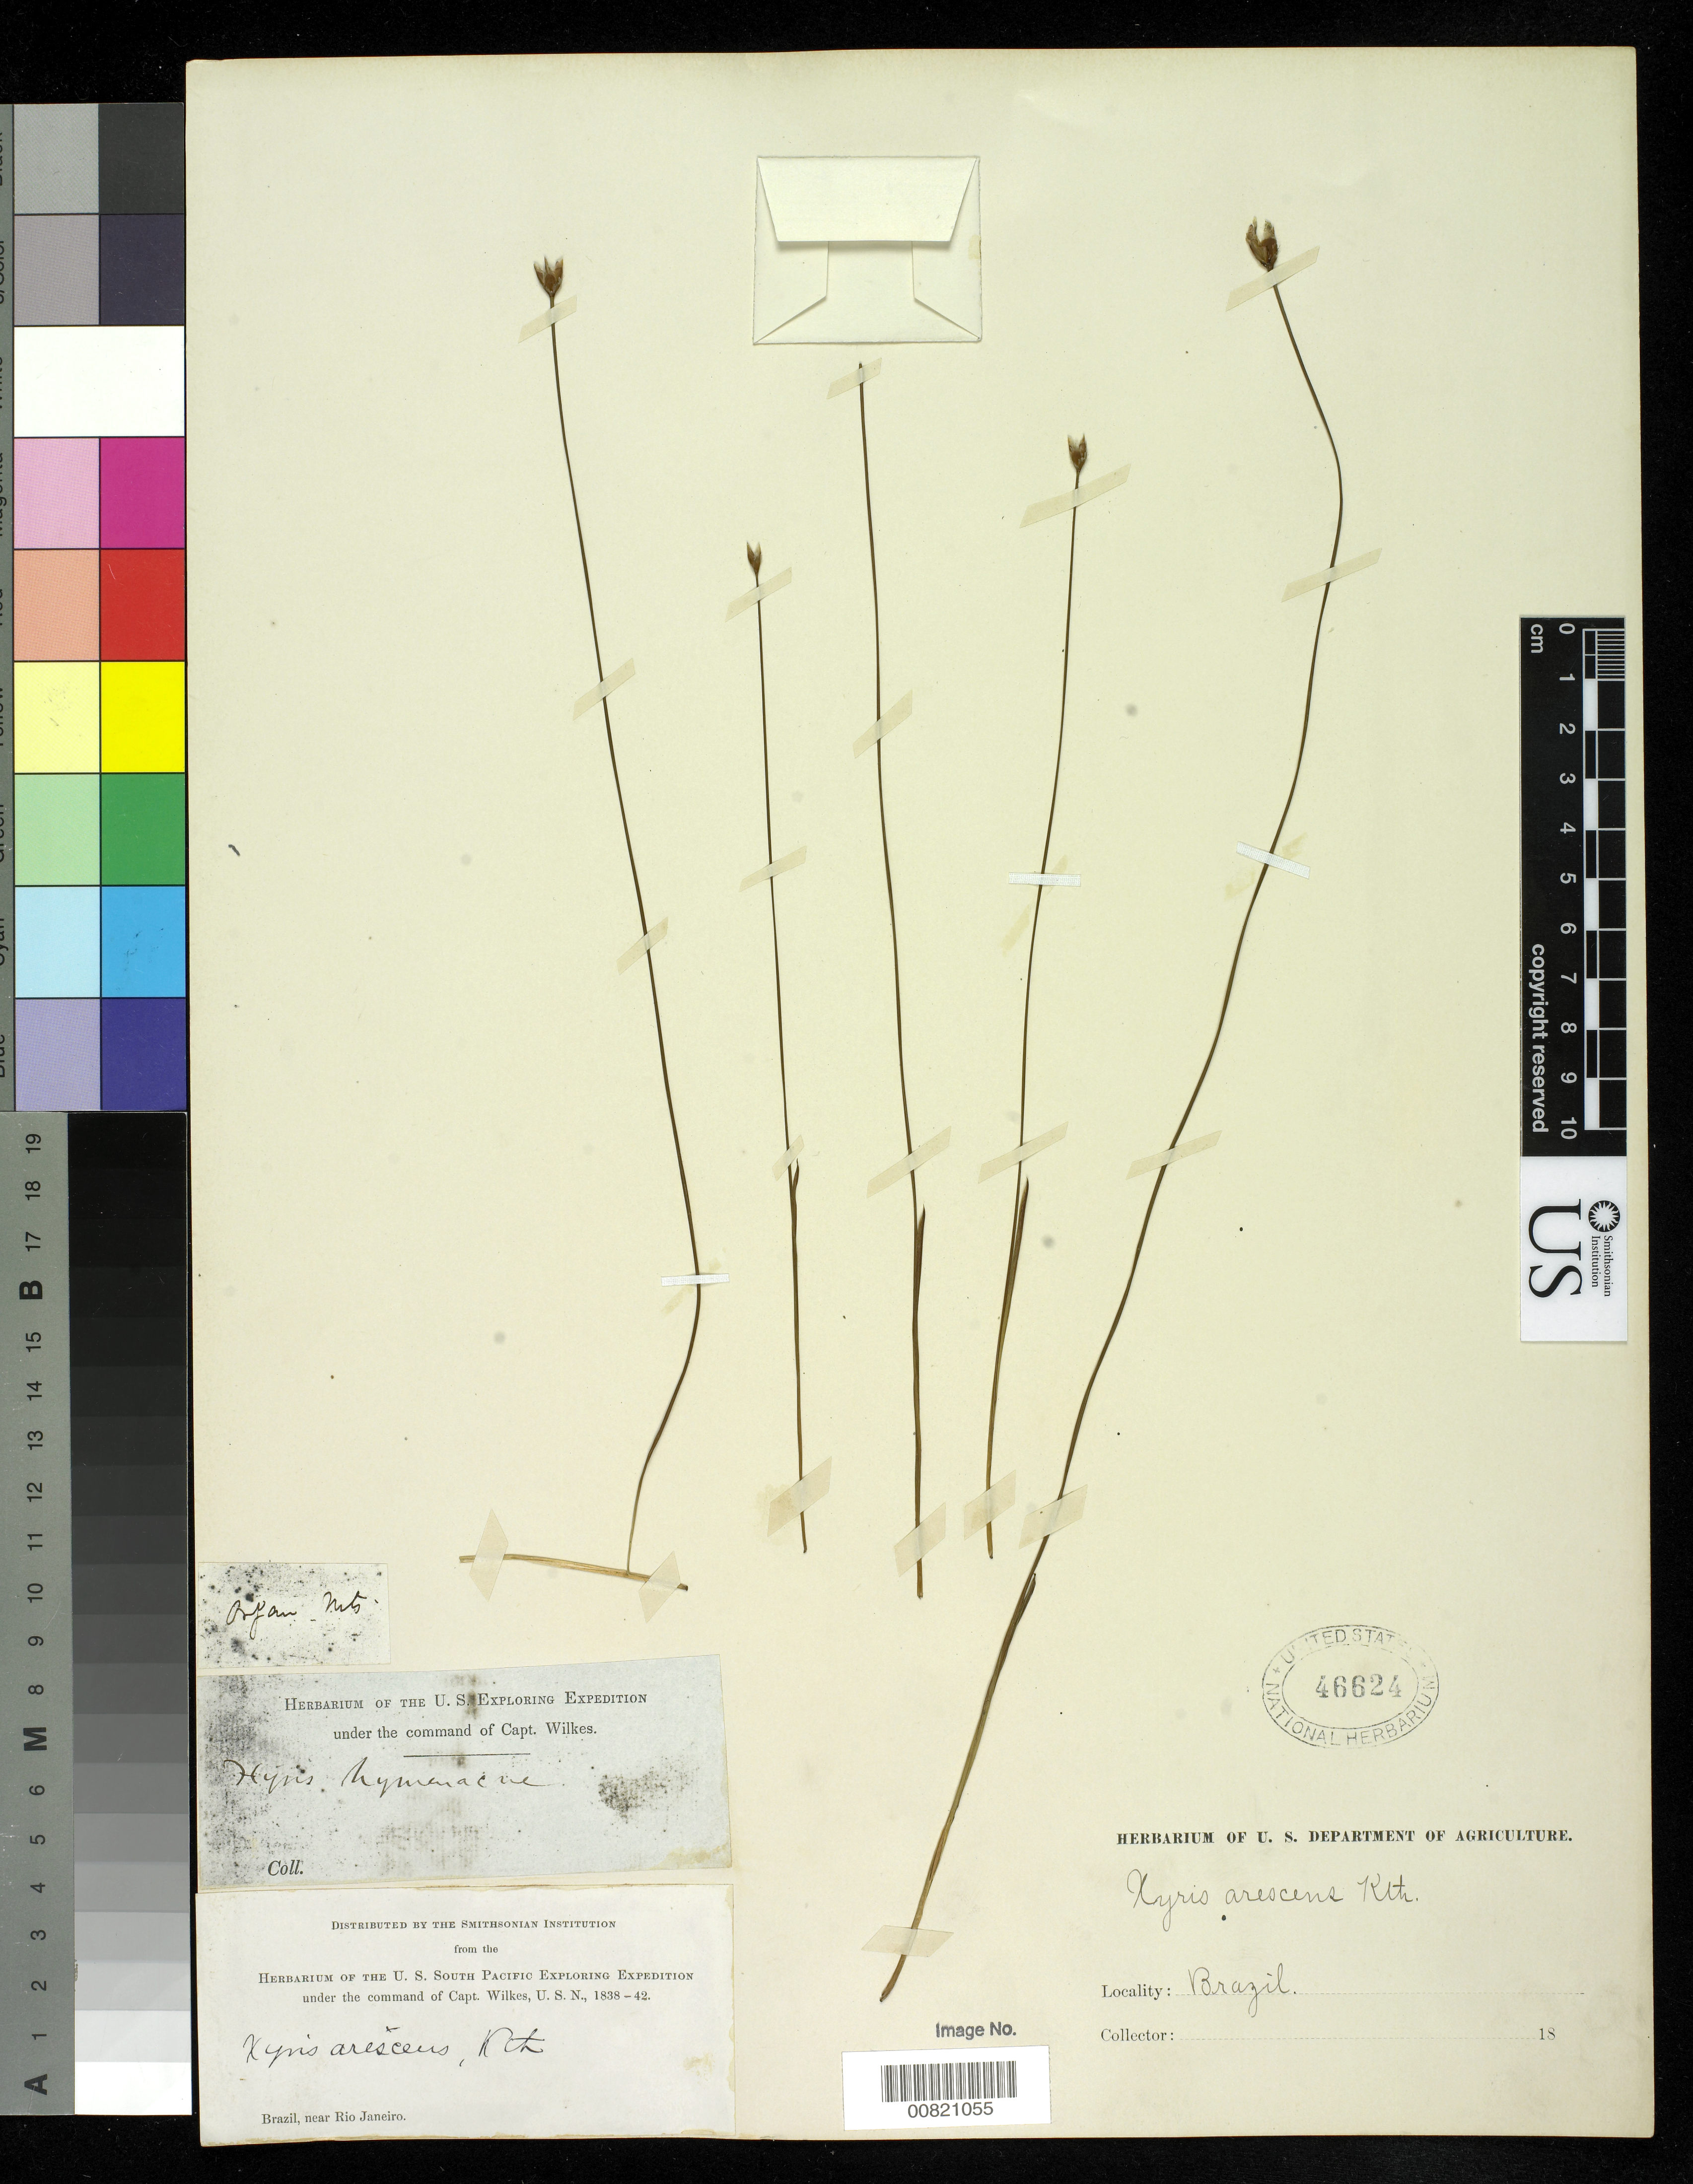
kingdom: Plantae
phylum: Tracheophyta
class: Liliopsida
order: Poales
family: Xyridaceae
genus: Xyris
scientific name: Xyris hymenachne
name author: Mart.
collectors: Wilkes Explor. Exped.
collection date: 1838/1842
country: Brazil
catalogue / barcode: US 46624